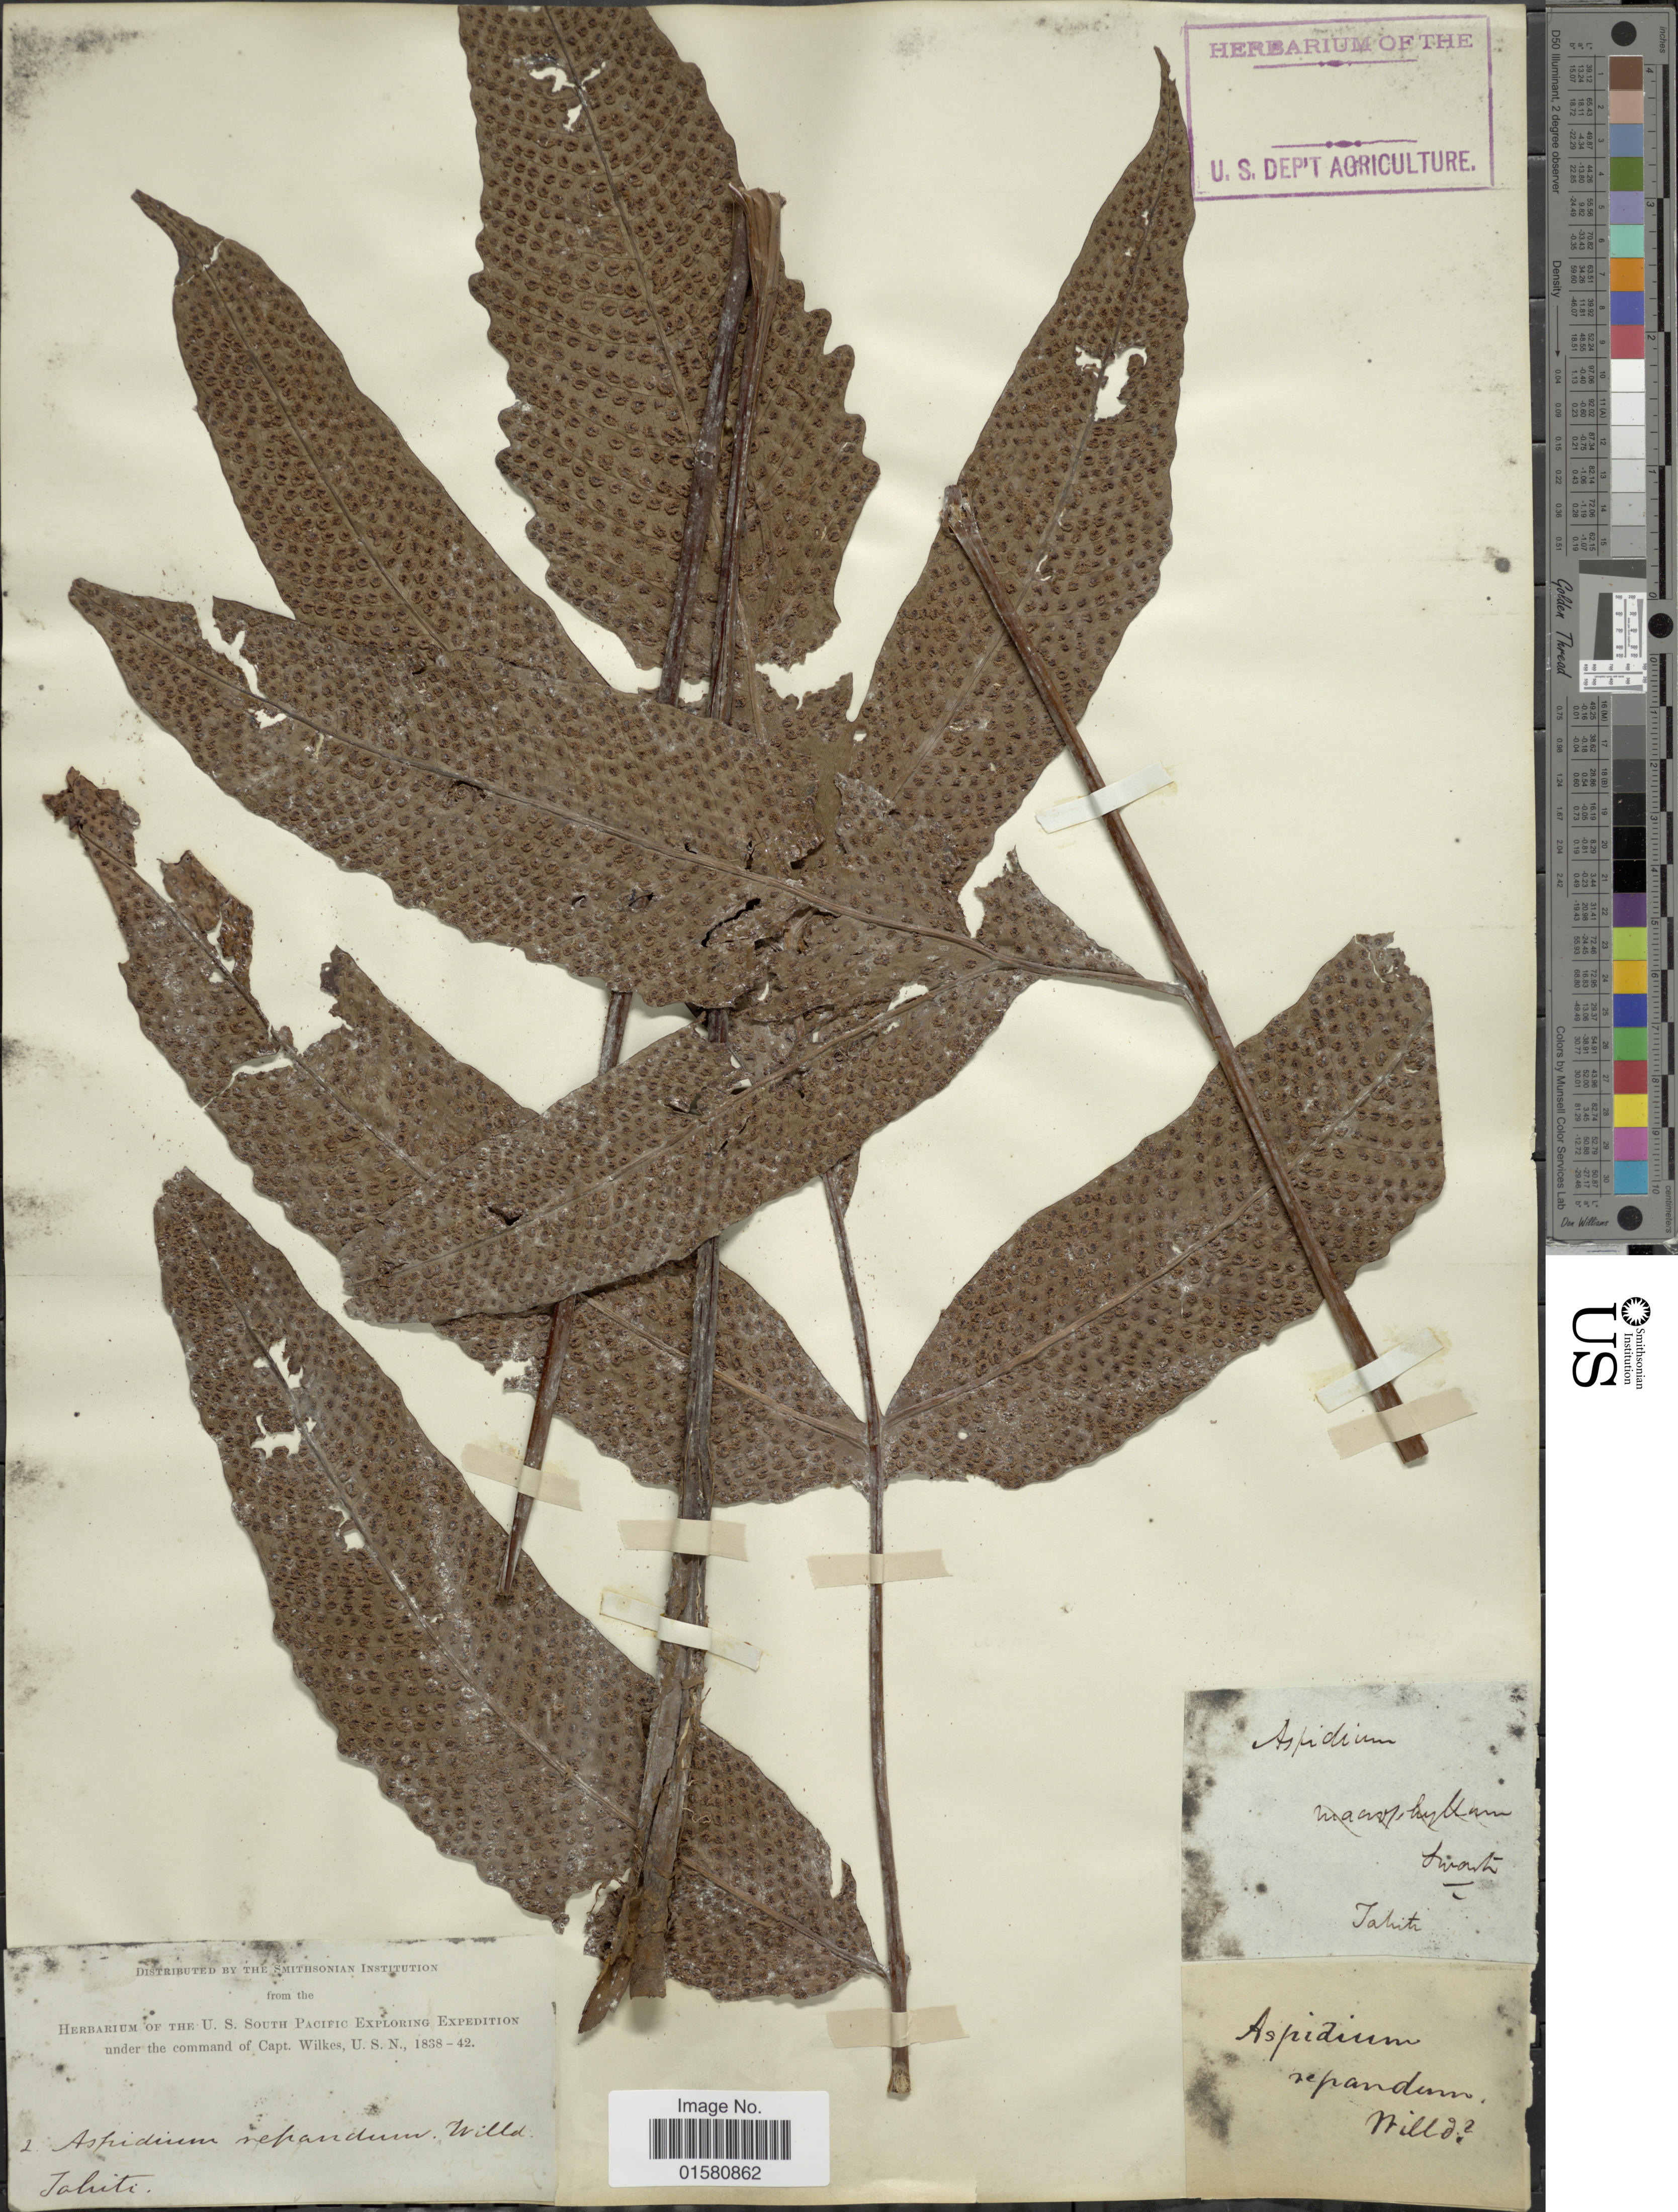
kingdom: Plantae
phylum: Tracheophyta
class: Polypodiopsida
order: Polypodiales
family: Tectariaceae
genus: Tectaria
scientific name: Tectaria crenata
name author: Cav.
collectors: Wilkes Explor. Exped.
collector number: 2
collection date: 1838/1842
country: French Polynesia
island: Tahiti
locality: Tahiti